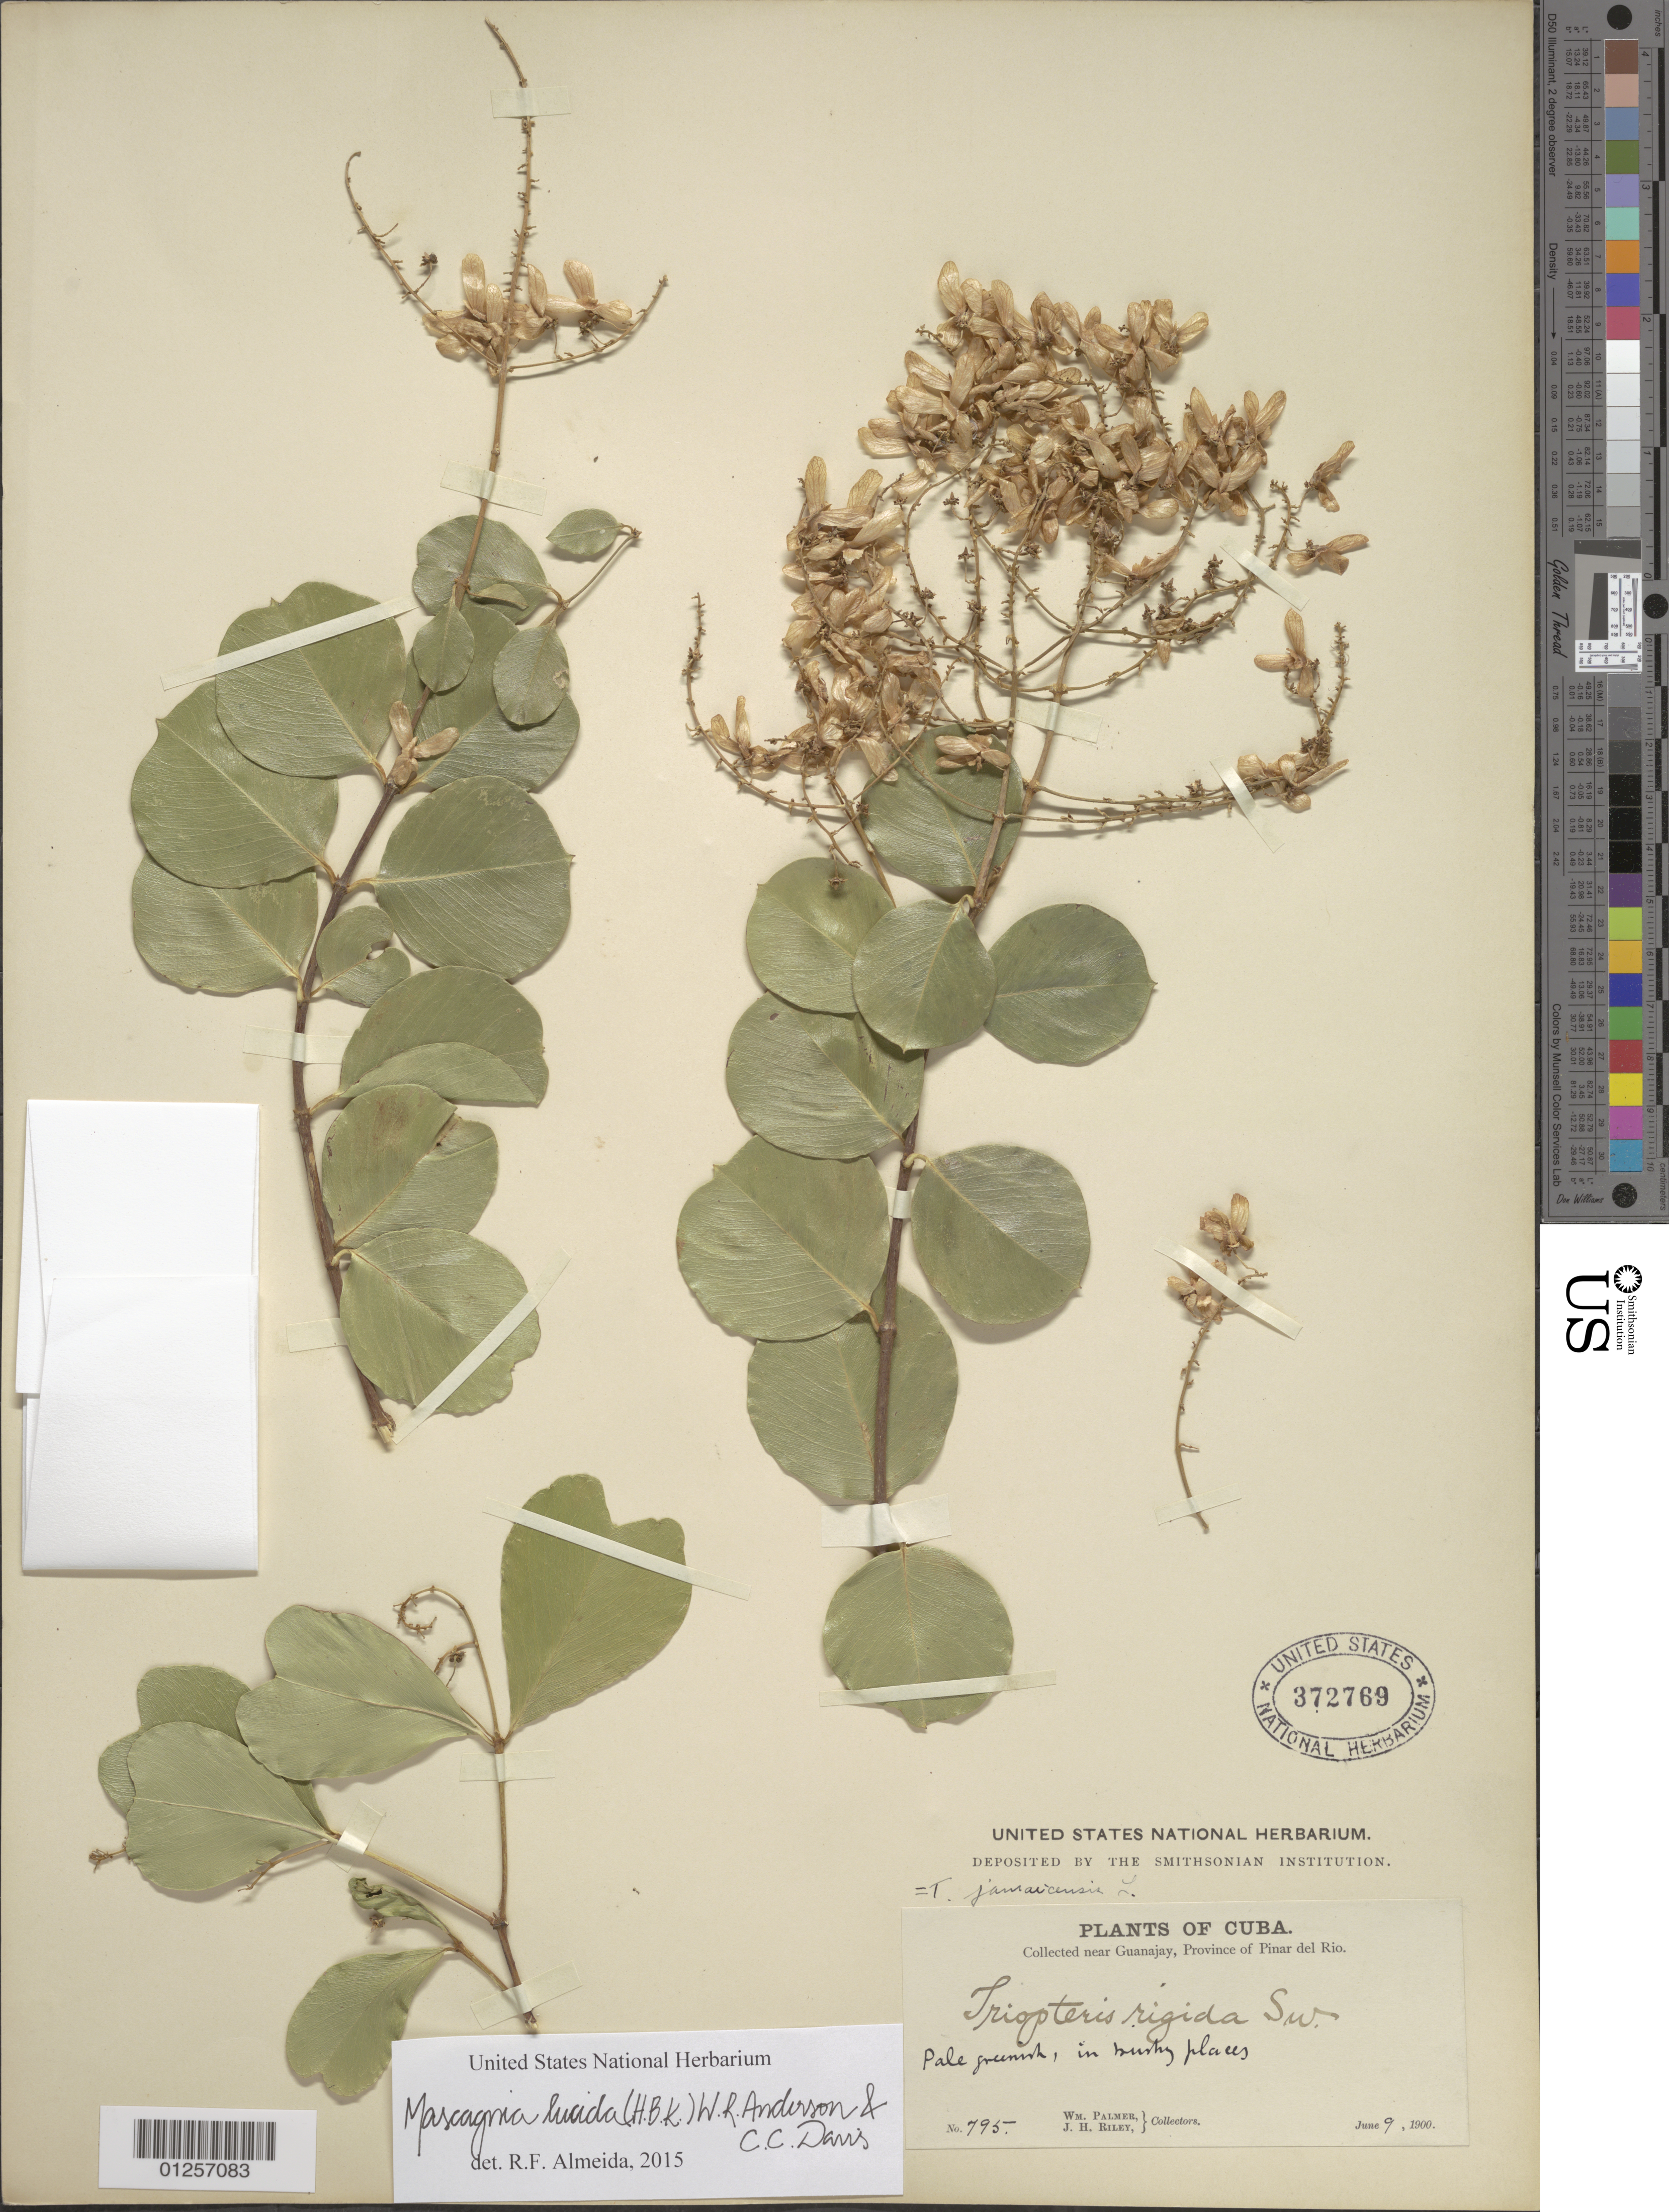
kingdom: Plantae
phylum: Tracheophyta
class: Magnoliopsida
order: Malpighiales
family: Malpighiaceae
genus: Mascagnia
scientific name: Mascagnia lucida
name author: (Kunth) W.R. Anderson & C. Davis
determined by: De Almeida, R. F., (HUEFS), Universidade Estadual de Feira de Santana (BRAZIL)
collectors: W. Palmer & J. H. Riley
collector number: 795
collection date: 1900-06-09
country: Cuba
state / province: Pinar del Rio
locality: Guanajay, vicinity.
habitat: In bushy places.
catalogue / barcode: US 372769